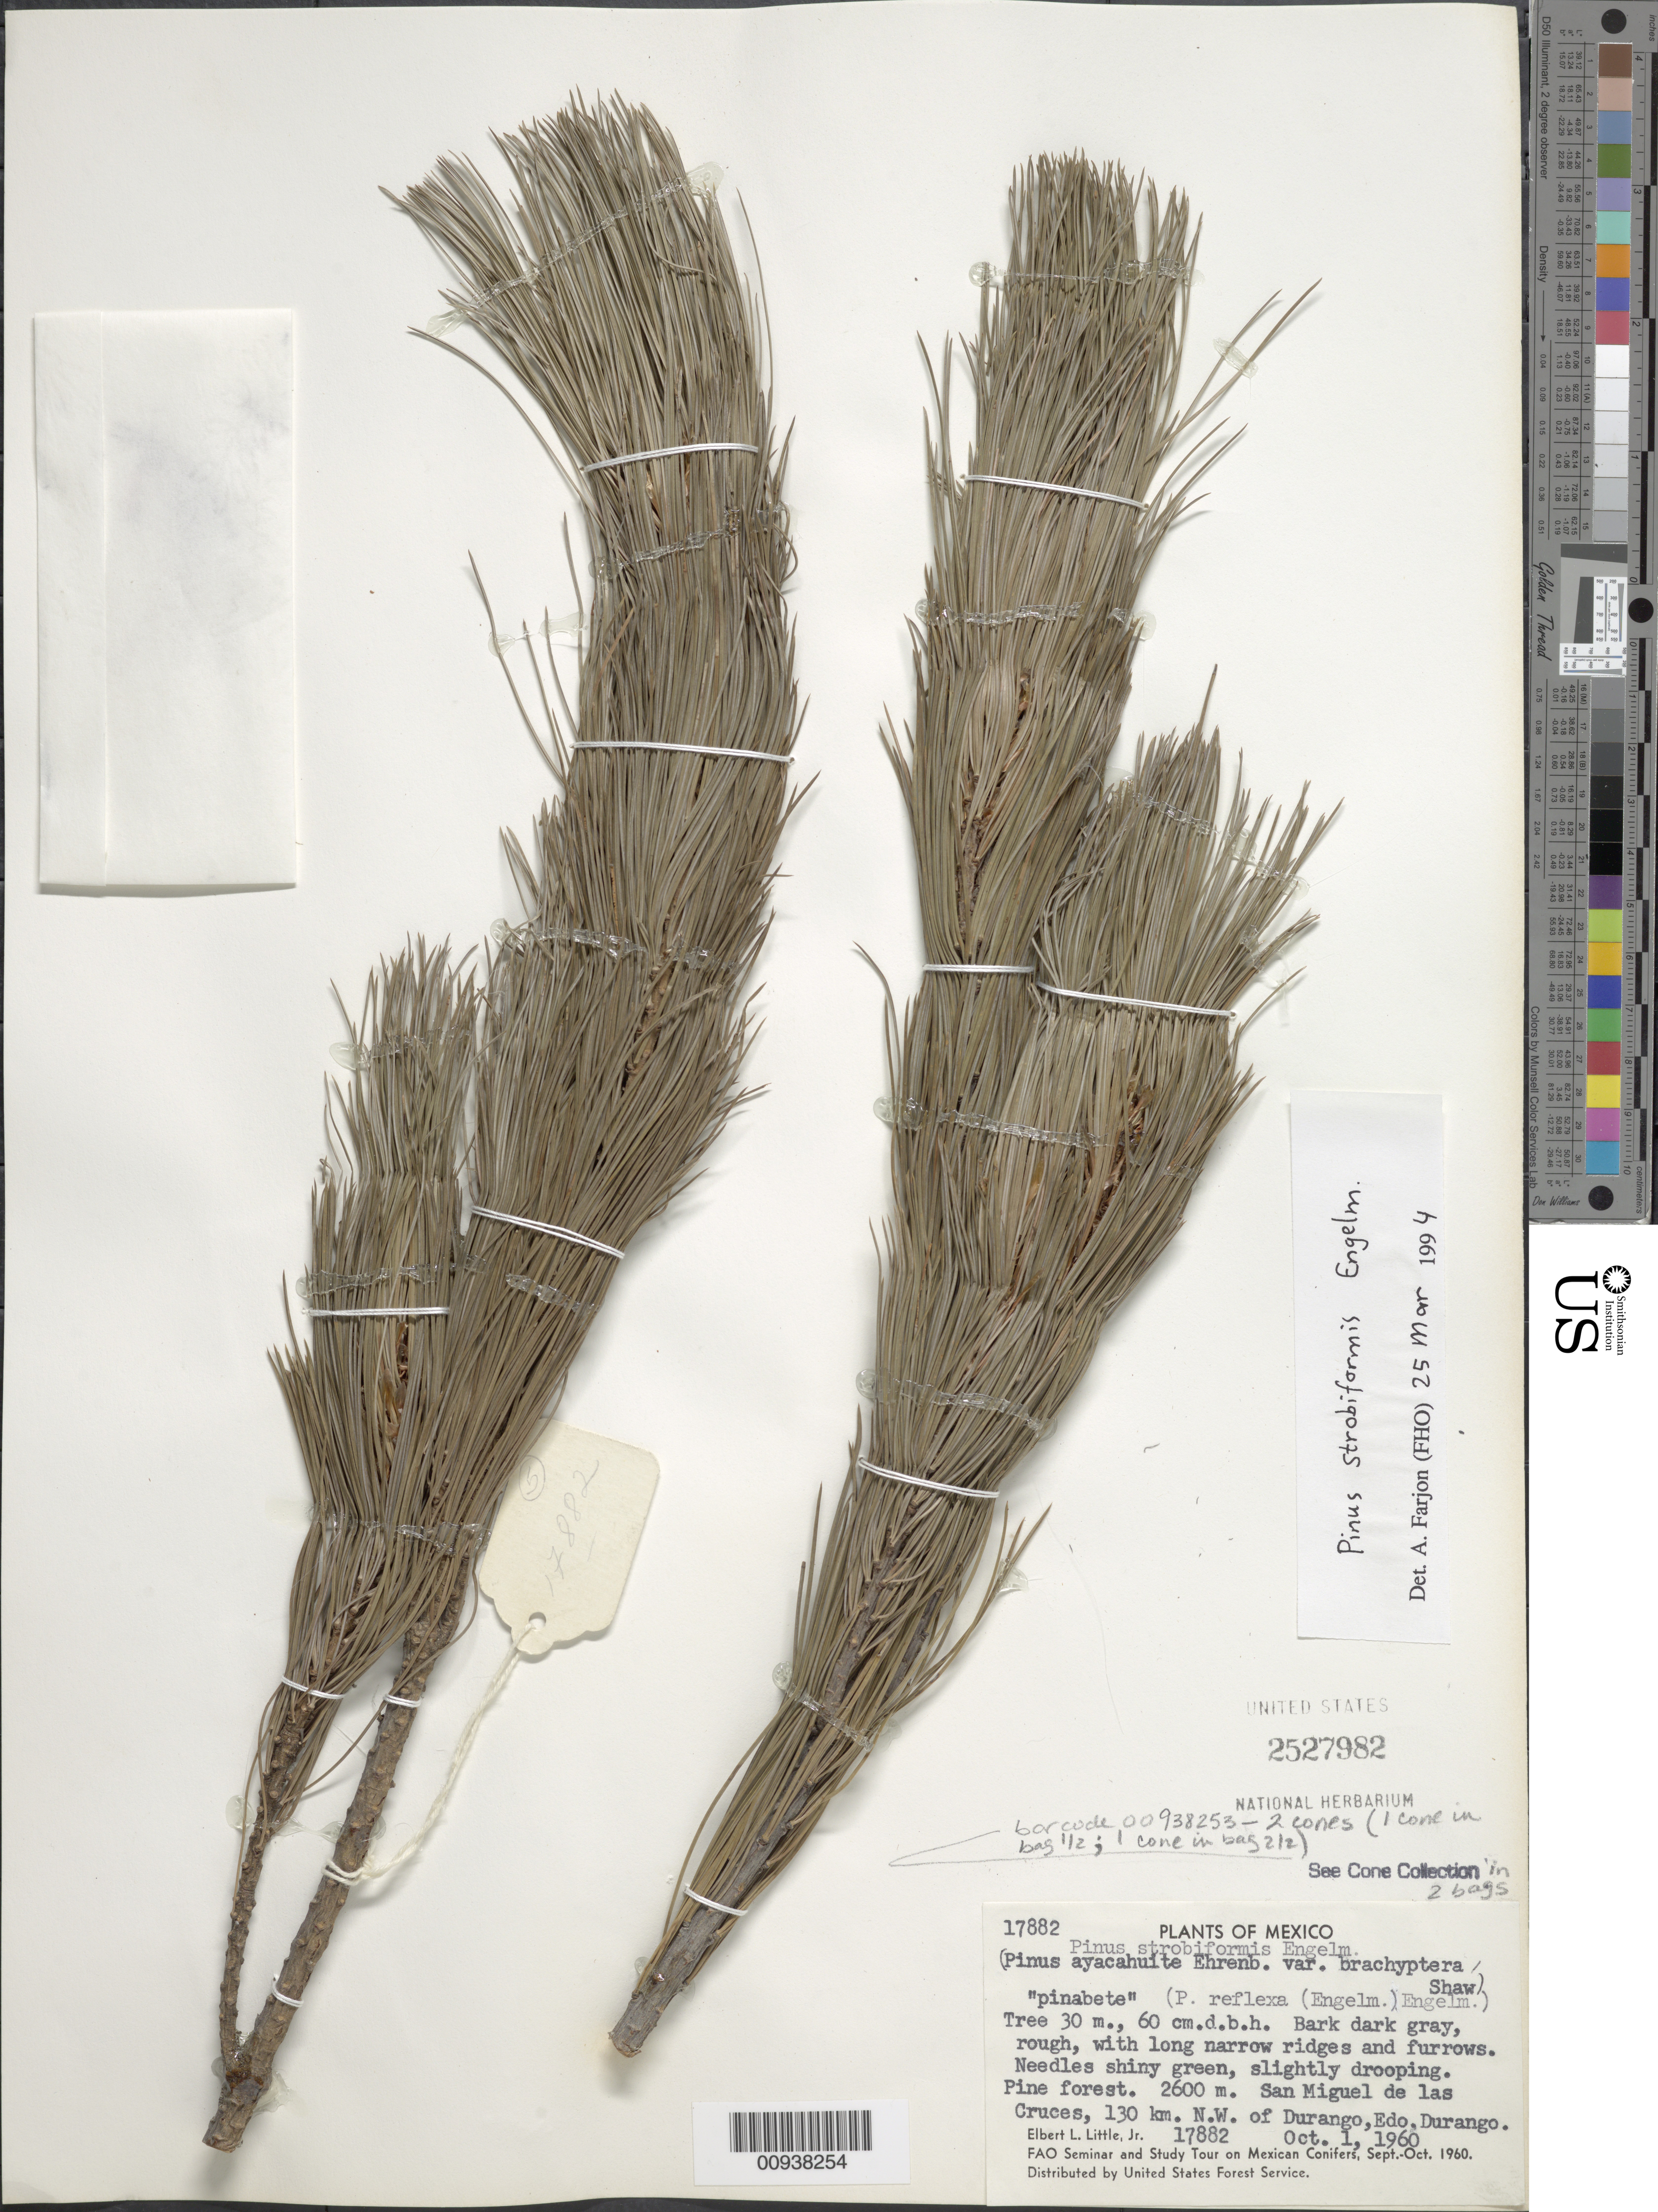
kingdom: Plantae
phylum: Tracheophyta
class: Pinopsida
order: Pinales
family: Pinaceae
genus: Pinus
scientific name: Pinus strobiformis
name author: Engelm.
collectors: E. L. Little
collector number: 17882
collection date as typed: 01 Oct 1960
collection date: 1960-10-01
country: Mexico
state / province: Durango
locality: San Miguel de las Cruces, 130 km. NW of Durango, Edo. Durango.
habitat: Pine forest.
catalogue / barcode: US 2527982